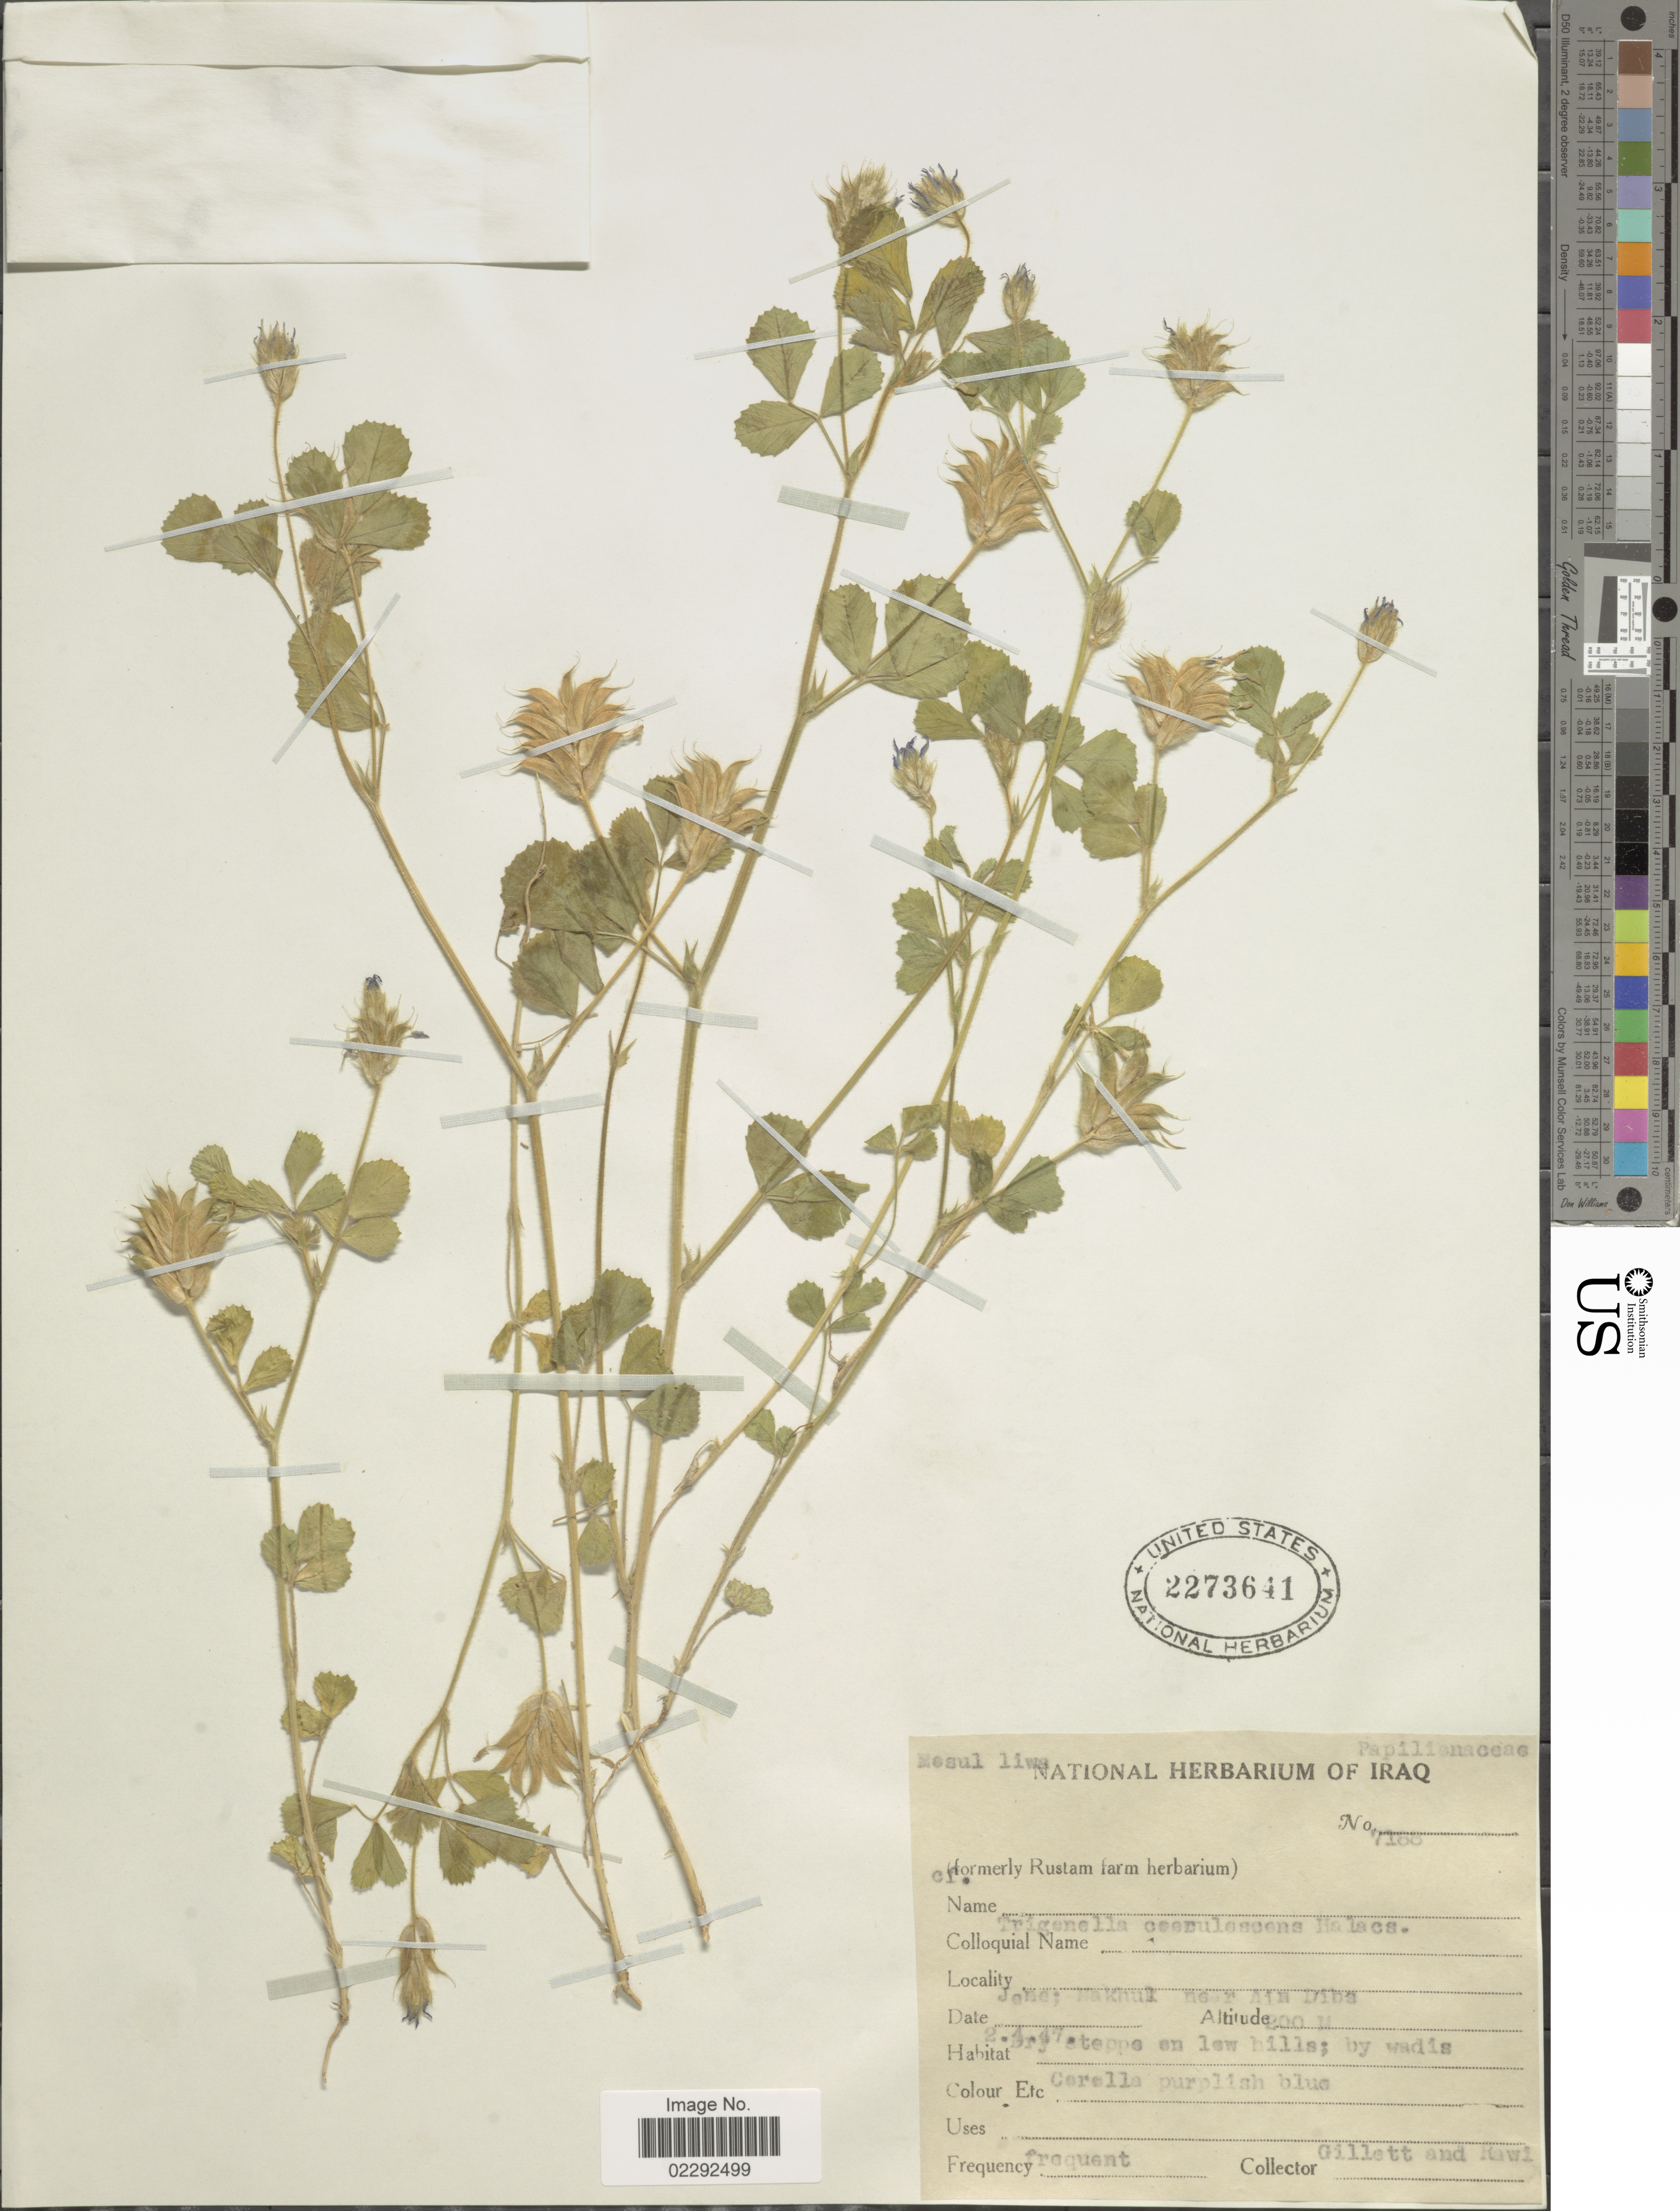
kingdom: Plantae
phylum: Tracheophyta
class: Magnoliopsida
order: Fabales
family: Fabaceae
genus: Trigonella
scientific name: Trigonella coerulescens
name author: Halácsy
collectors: Gillett, -- & -. Rawi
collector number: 7168*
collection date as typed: Transcribed d/m/y: 2/4/47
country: Iraq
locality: Mesul liwa. Jehe; Nakhul near Ain Diba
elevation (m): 200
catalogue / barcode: US 2273641